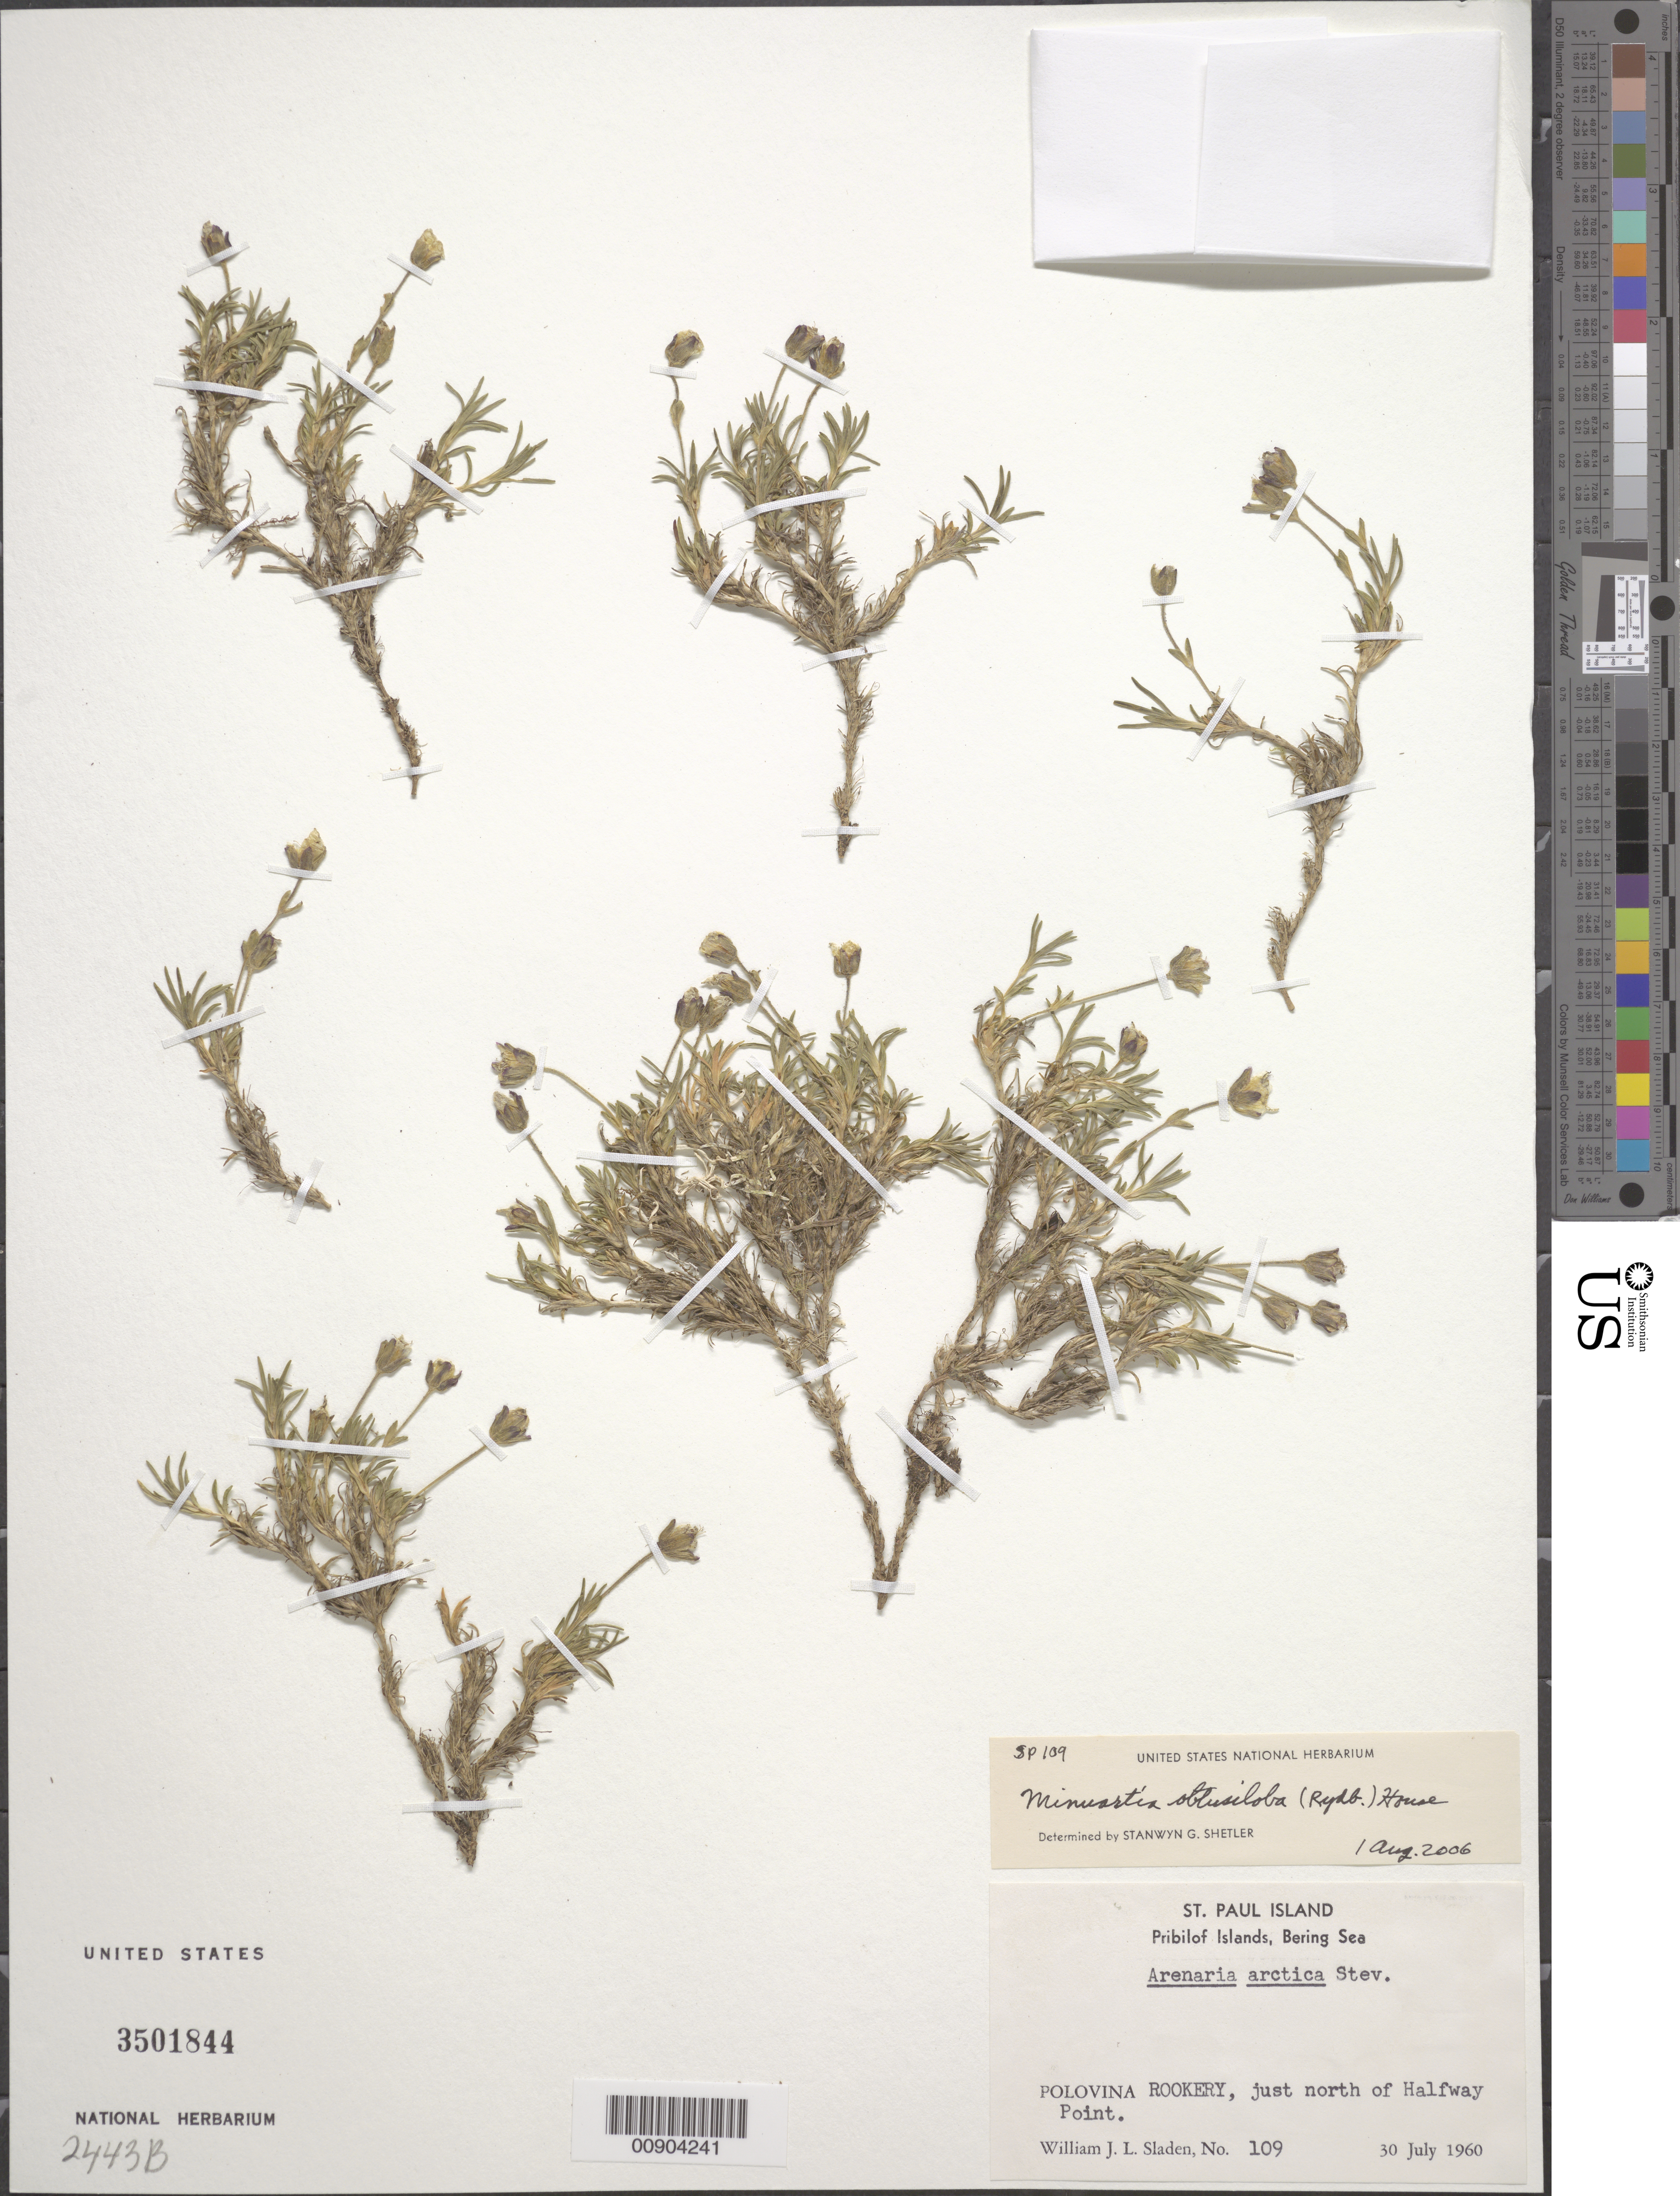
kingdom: Plantae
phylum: Tracheophyta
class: Magnoliopsida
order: Caryophyllales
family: Caryophyllaceae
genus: Cherleria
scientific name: Cherleria arctica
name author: (Steven ex Ser.) A.J. Moore & Dillenb.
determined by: Strong, M. T., (US), Smithsonian Institution - National Museum of Natural History (UNITED STATES)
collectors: W. Sladen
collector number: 109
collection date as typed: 30 Jul 1960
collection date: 1960-07-30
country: United States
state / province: Alaska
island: St. Paul Island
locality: St. Paul Island. Polovina Rookery, just north of Halfway Point., Bering Sea, Pribilof Islands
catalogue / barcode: US 3501844